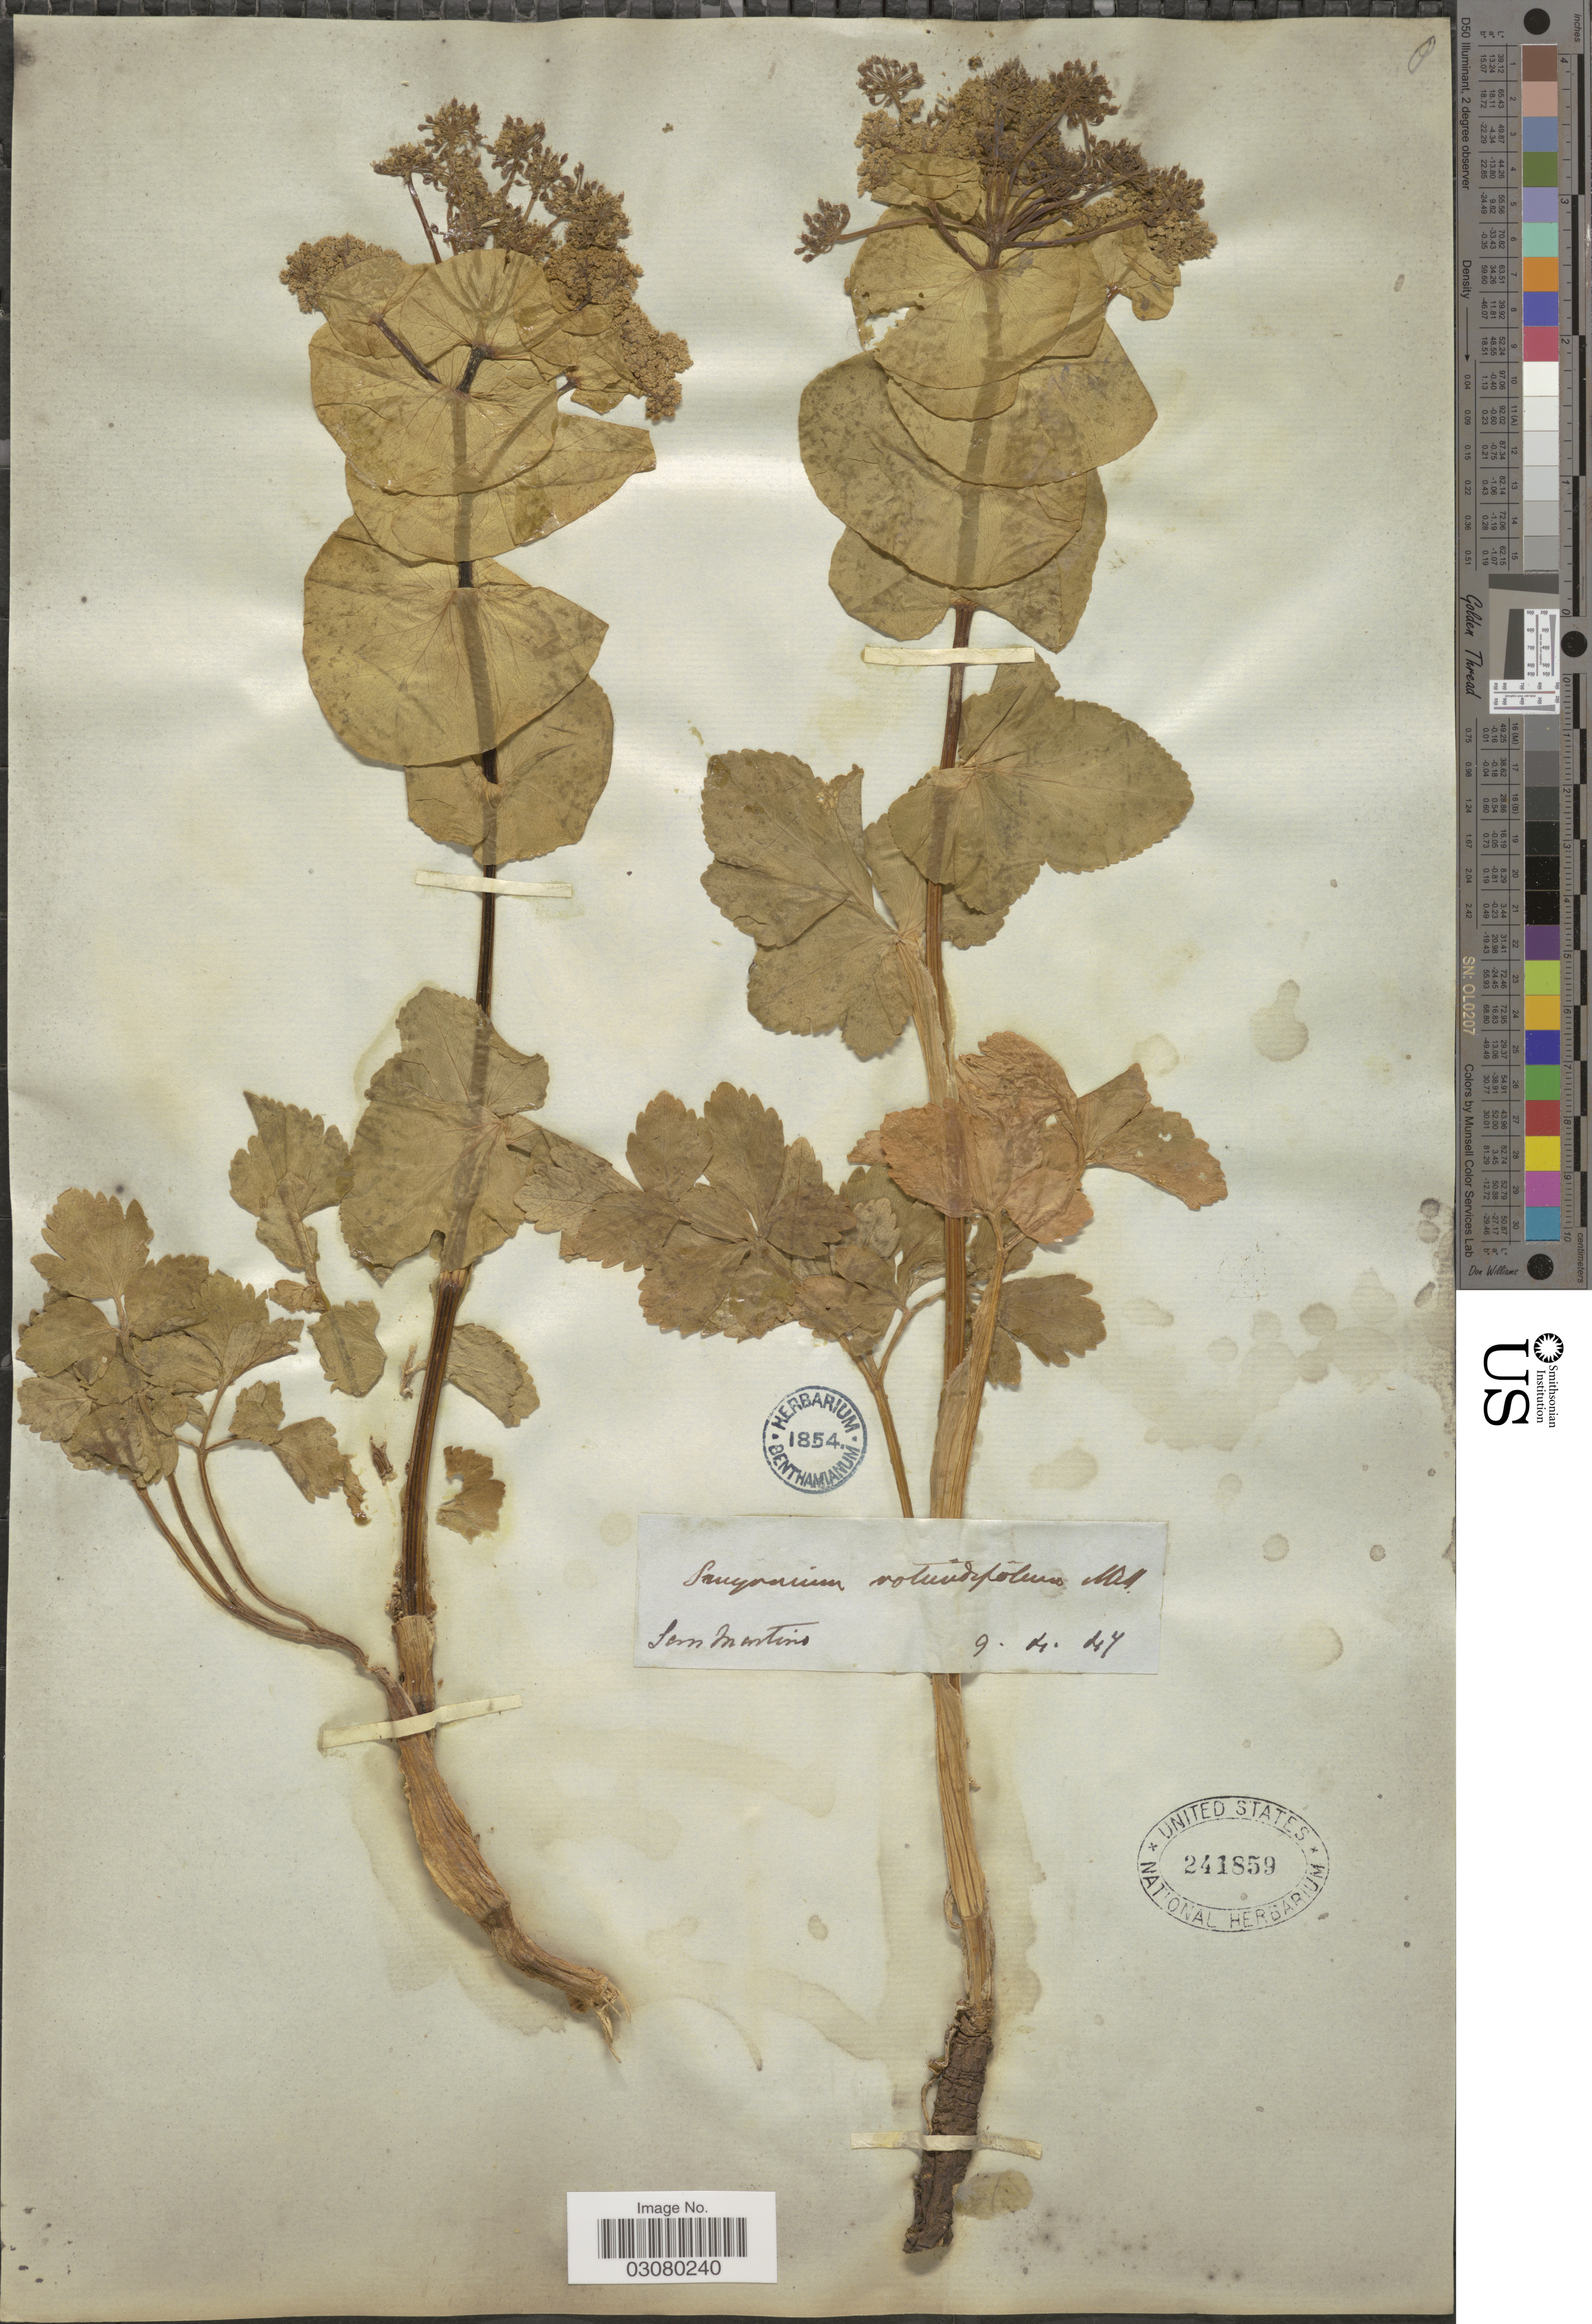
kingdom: Plantae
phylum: Tracheophyta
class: Magnoliopsida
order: Apiales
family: Apiaceae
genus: Smyrnium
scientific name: Smyrnium rotundifolium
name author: Mill.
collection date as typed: Transcribed d/m/y: 9/4/47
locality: San Martins.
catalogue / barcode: US 241859